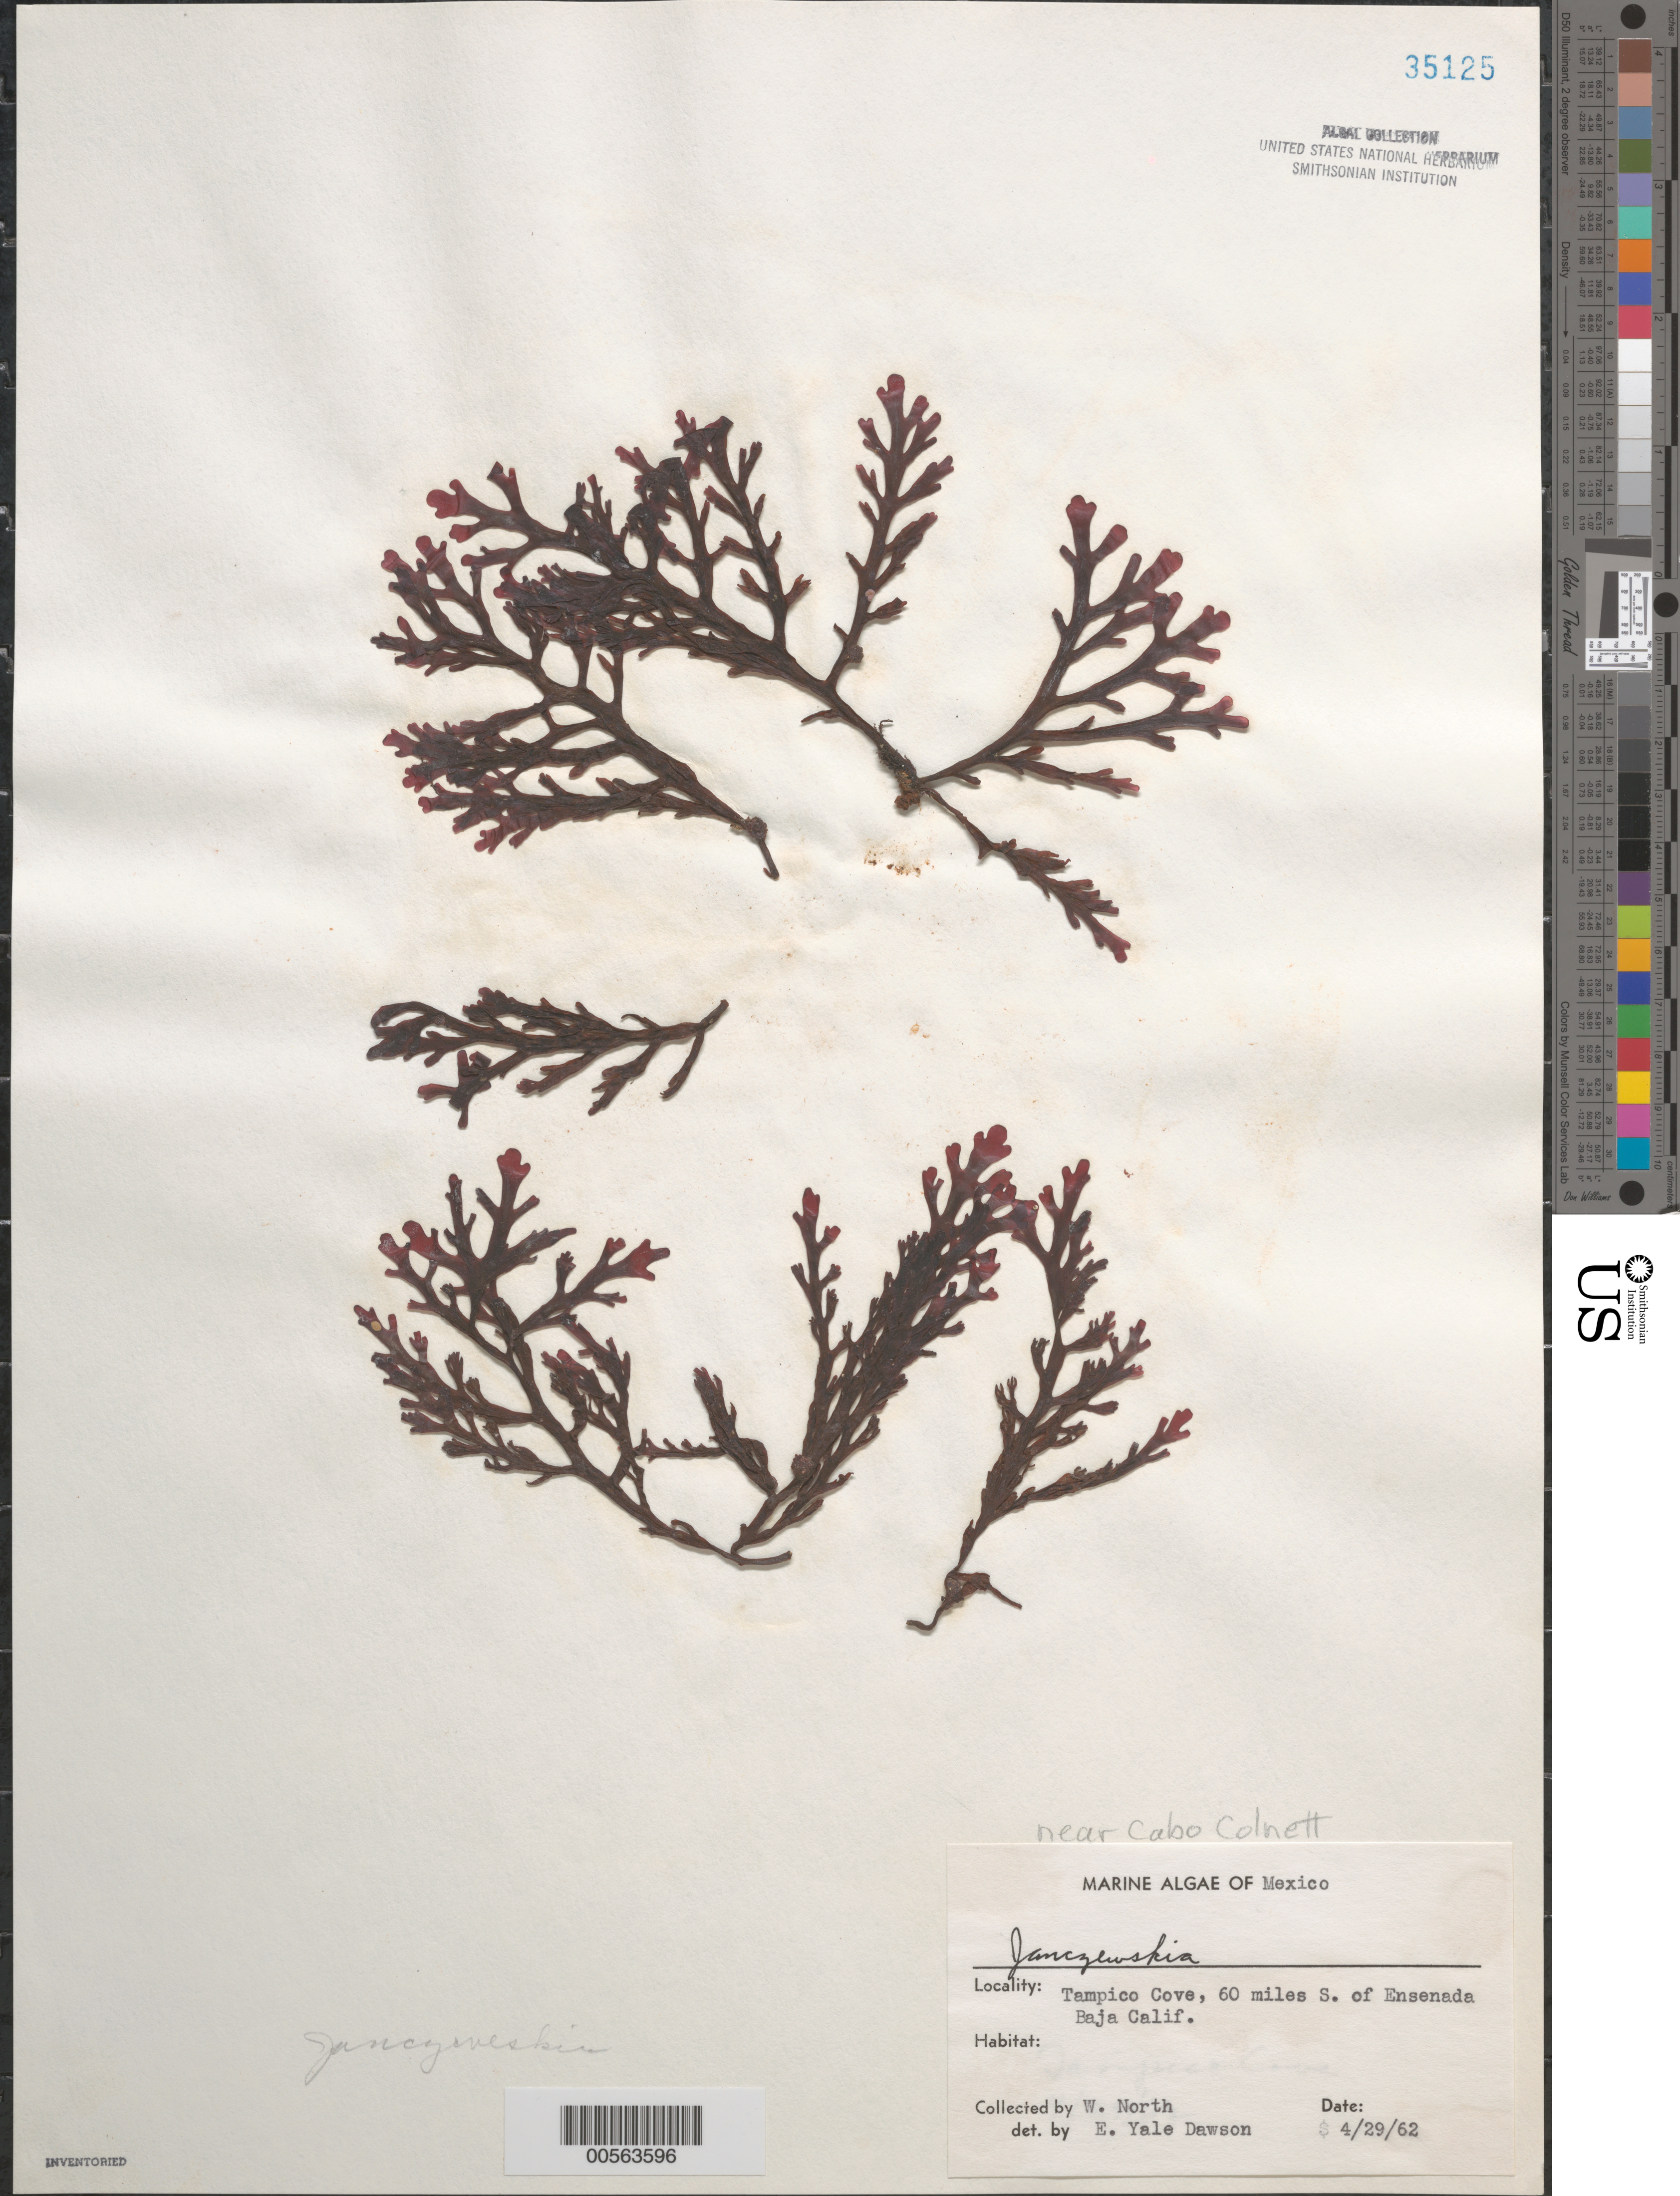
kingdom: Plantae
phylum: Rhodophyta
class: Florideophyceae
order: Ceramiales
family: Rhodomelaceae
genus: Janczewskia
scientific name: Janczewskia sp.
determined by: Dawson, E. Y.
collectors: W. North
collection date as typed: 29 Apr 1962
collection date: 1962-04-29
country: Mexico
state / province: Baja California Norte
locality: Tampico Cove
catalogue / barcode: US 35125